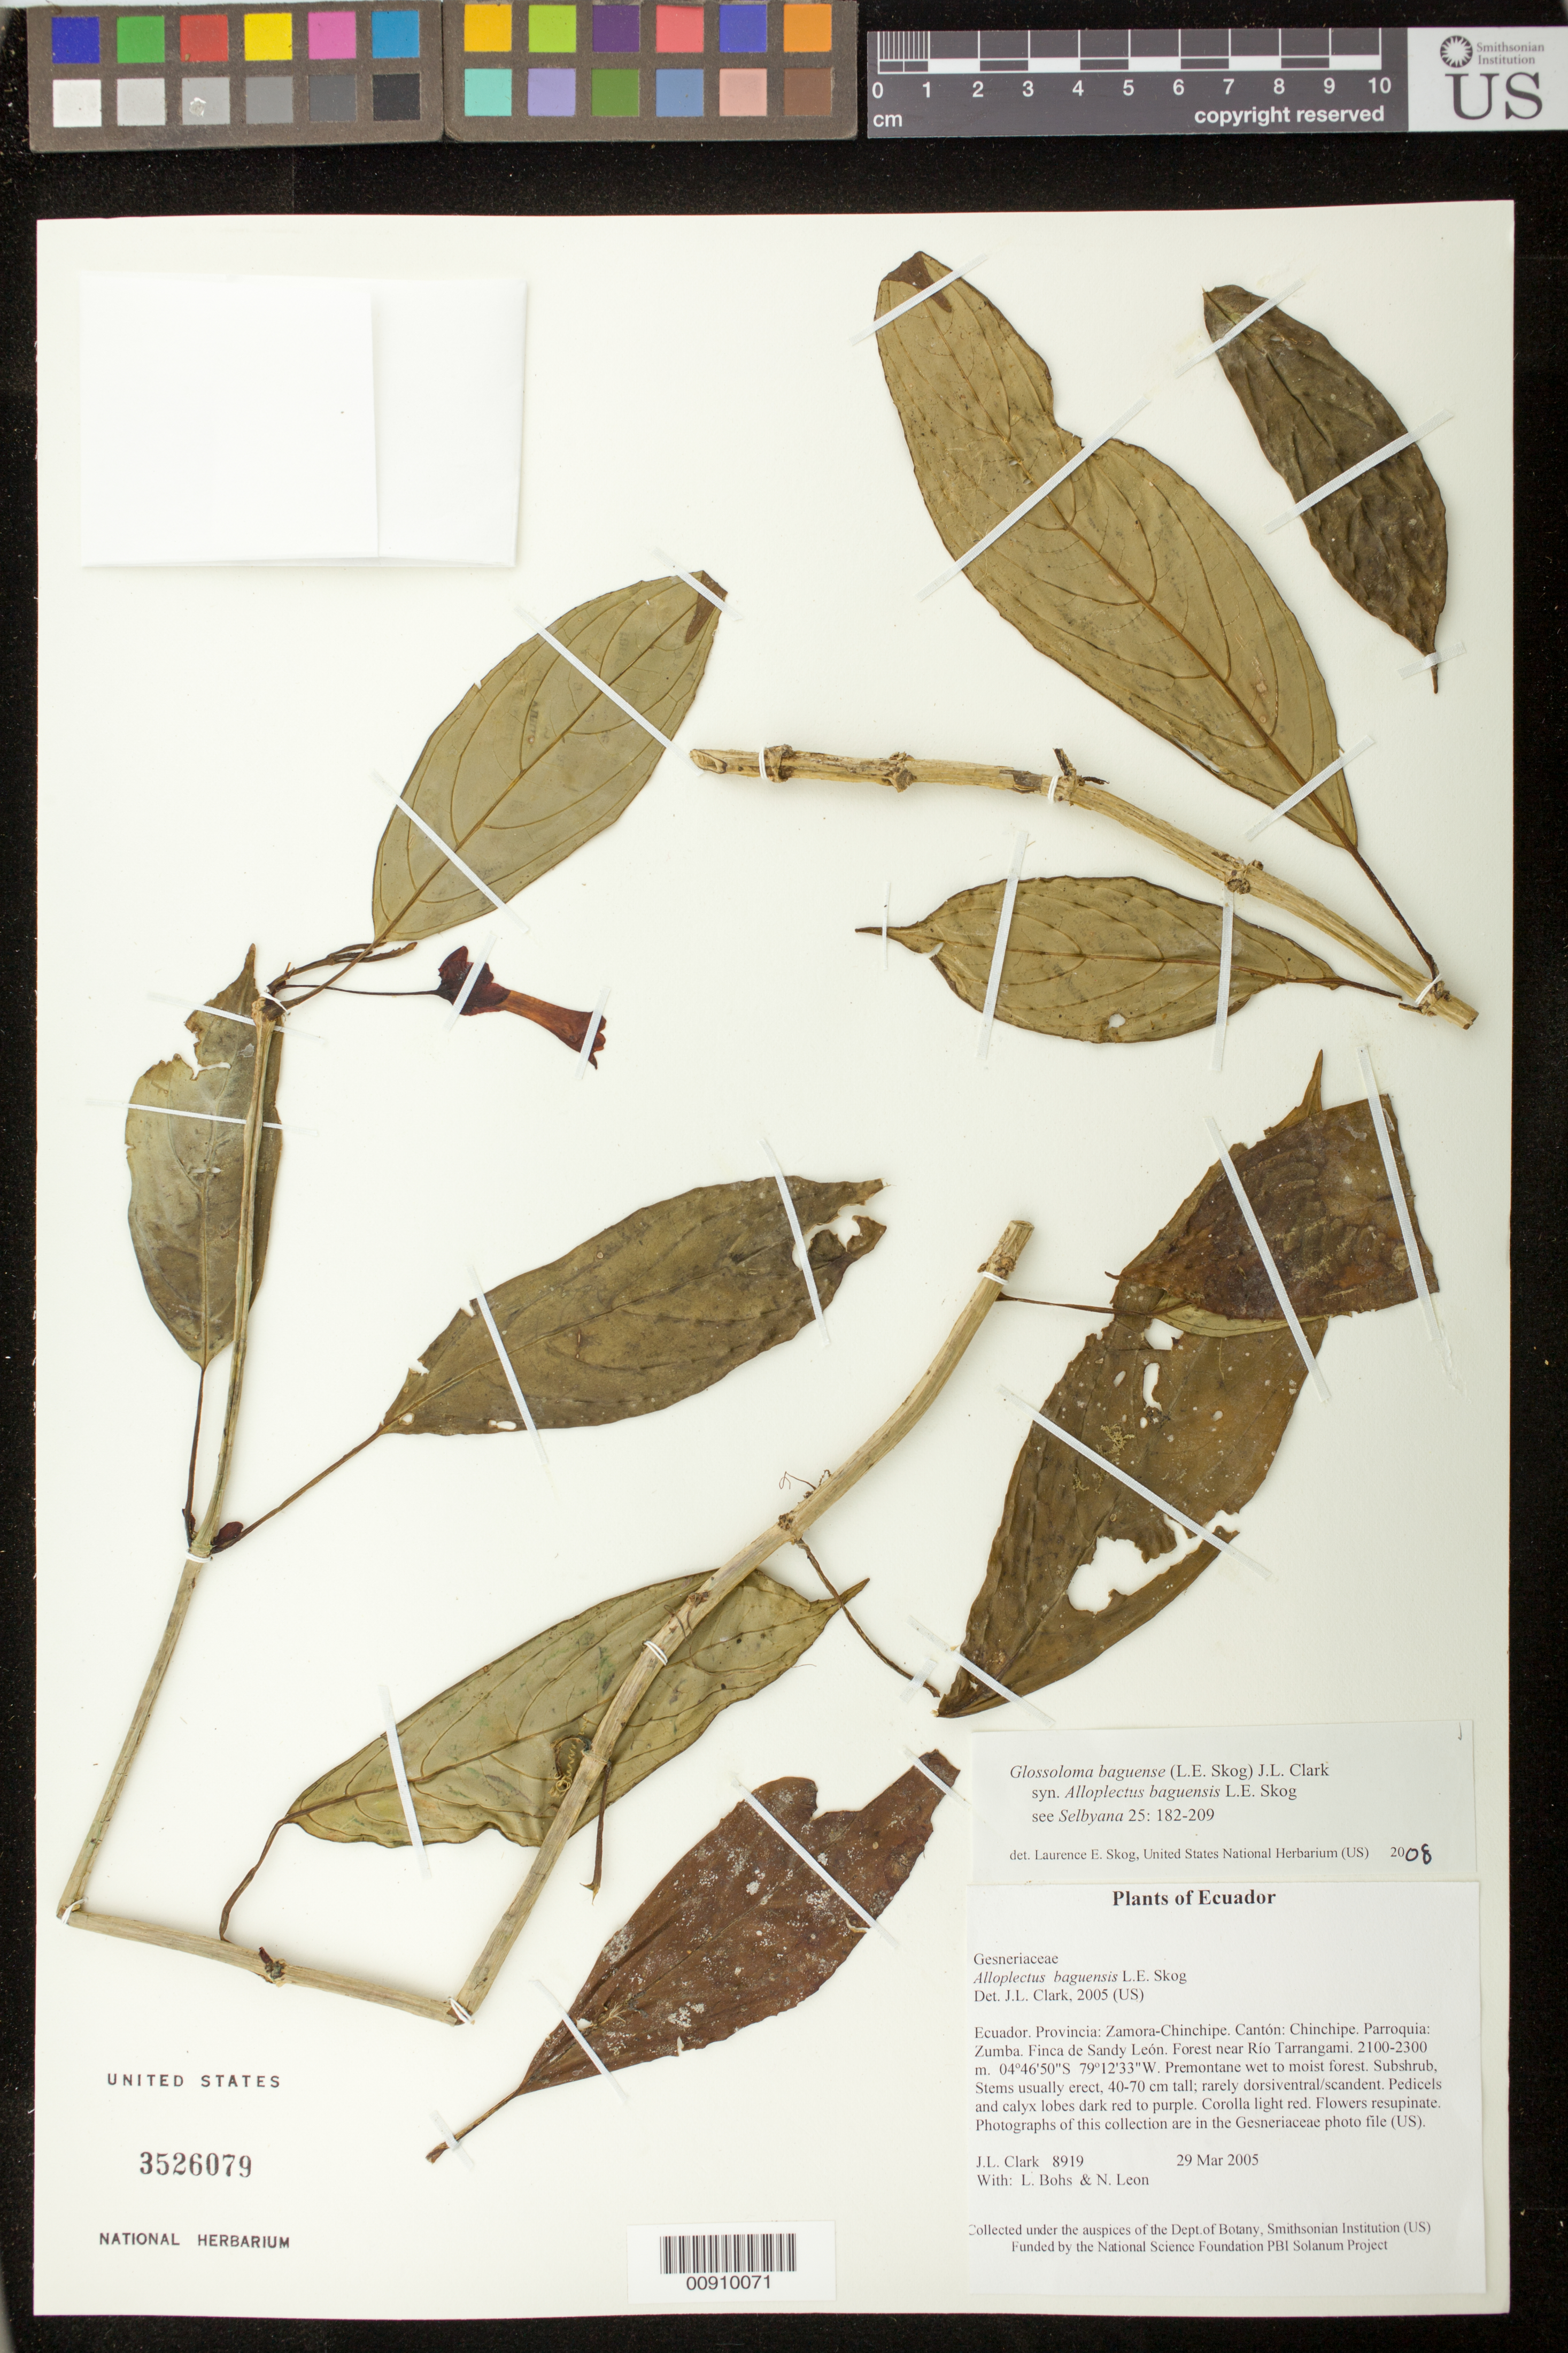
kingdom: Plantae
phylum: Tracheophyta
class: Magnoliopsida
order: Lamiales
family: Gesneriaceae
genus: Glossoloma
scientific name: Glossoloma baguense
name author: (L.E. Skog) J.L. Clark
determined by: Skog, Laurence E.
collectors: J. L. Clark, L. A. Bohs & N. Leon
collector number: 8919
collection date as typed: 29 Mar 2005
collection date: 2005-03-29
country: Ecuador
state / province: Zamora-Chinchipe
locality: Chinchipe. Parroquia: Zumba. Finca de Sandy León. Forest near Río Tarrangami.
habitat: Premontane wet to moist forest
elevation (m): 2100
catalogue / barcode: US 3526079